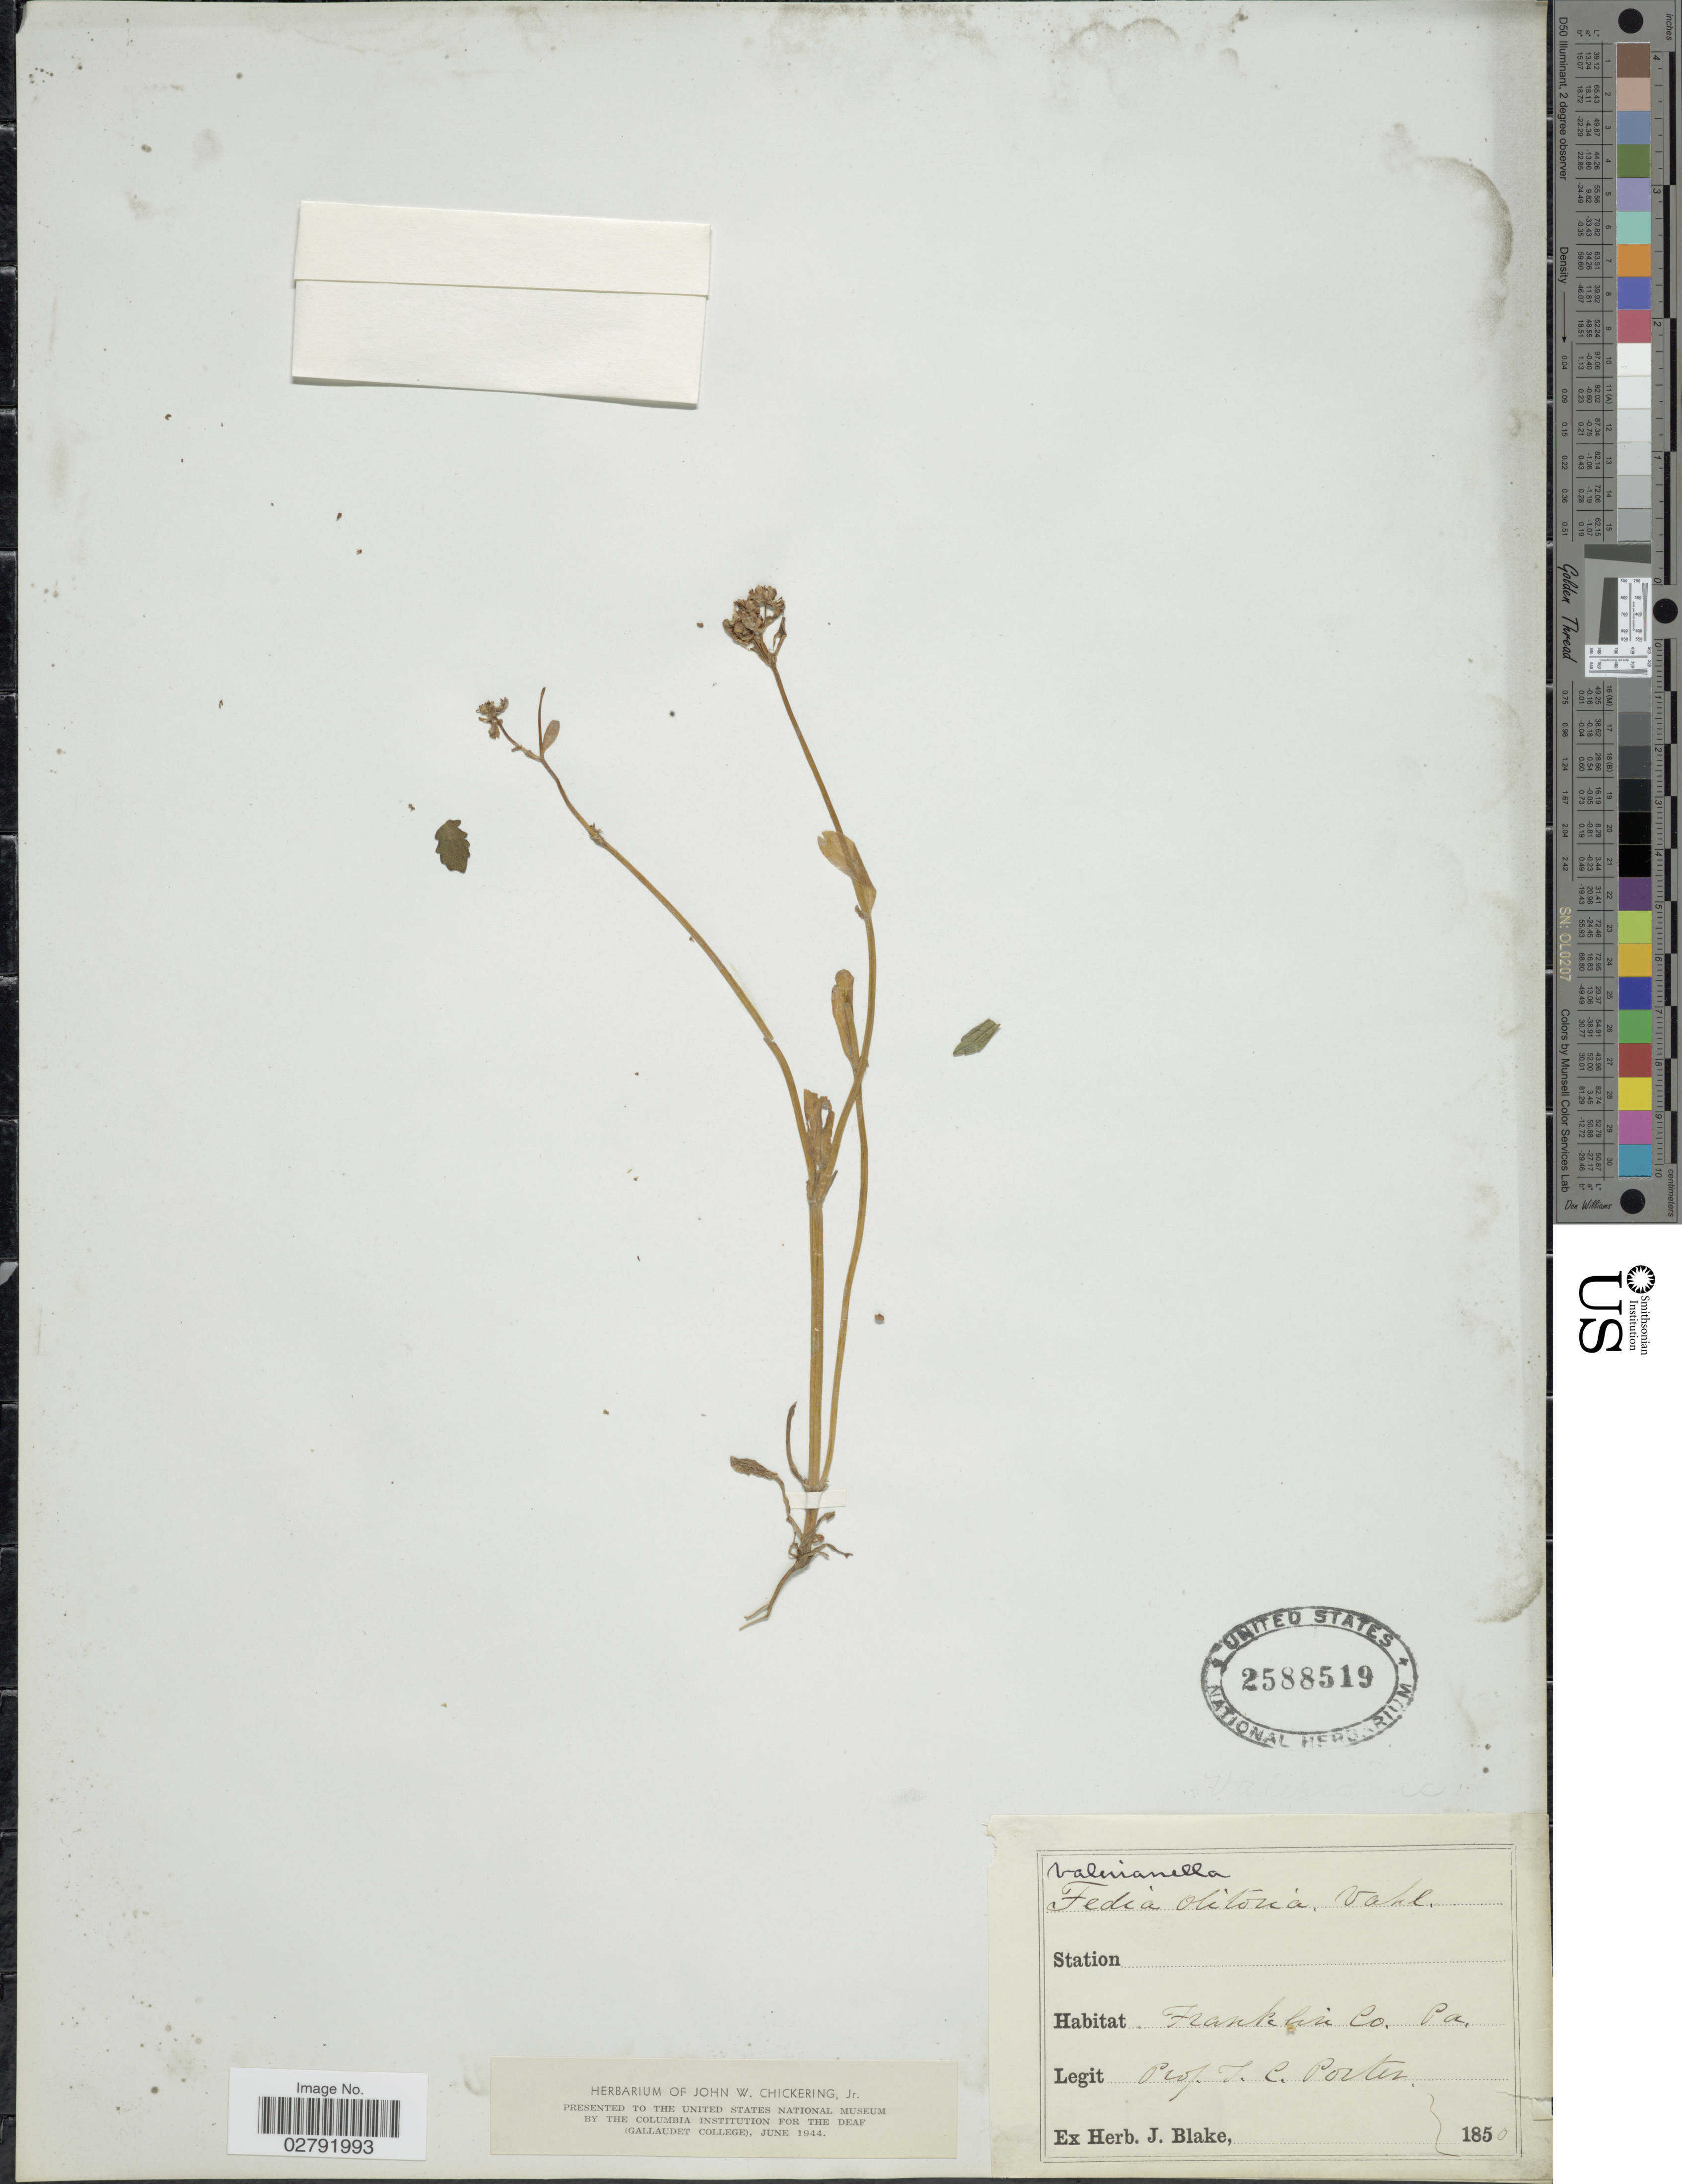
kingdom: Plantae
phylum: Tracheophyta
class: Magnoliopsida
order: Dipsacales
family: Caprifoliaceae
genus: Valerianella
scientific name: Valerianella olitoria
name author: (L.) Pollich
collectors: T. Porter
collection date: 1850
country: United States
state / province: Pennsylvania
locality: Franklin Co.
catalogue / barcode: US 2588519